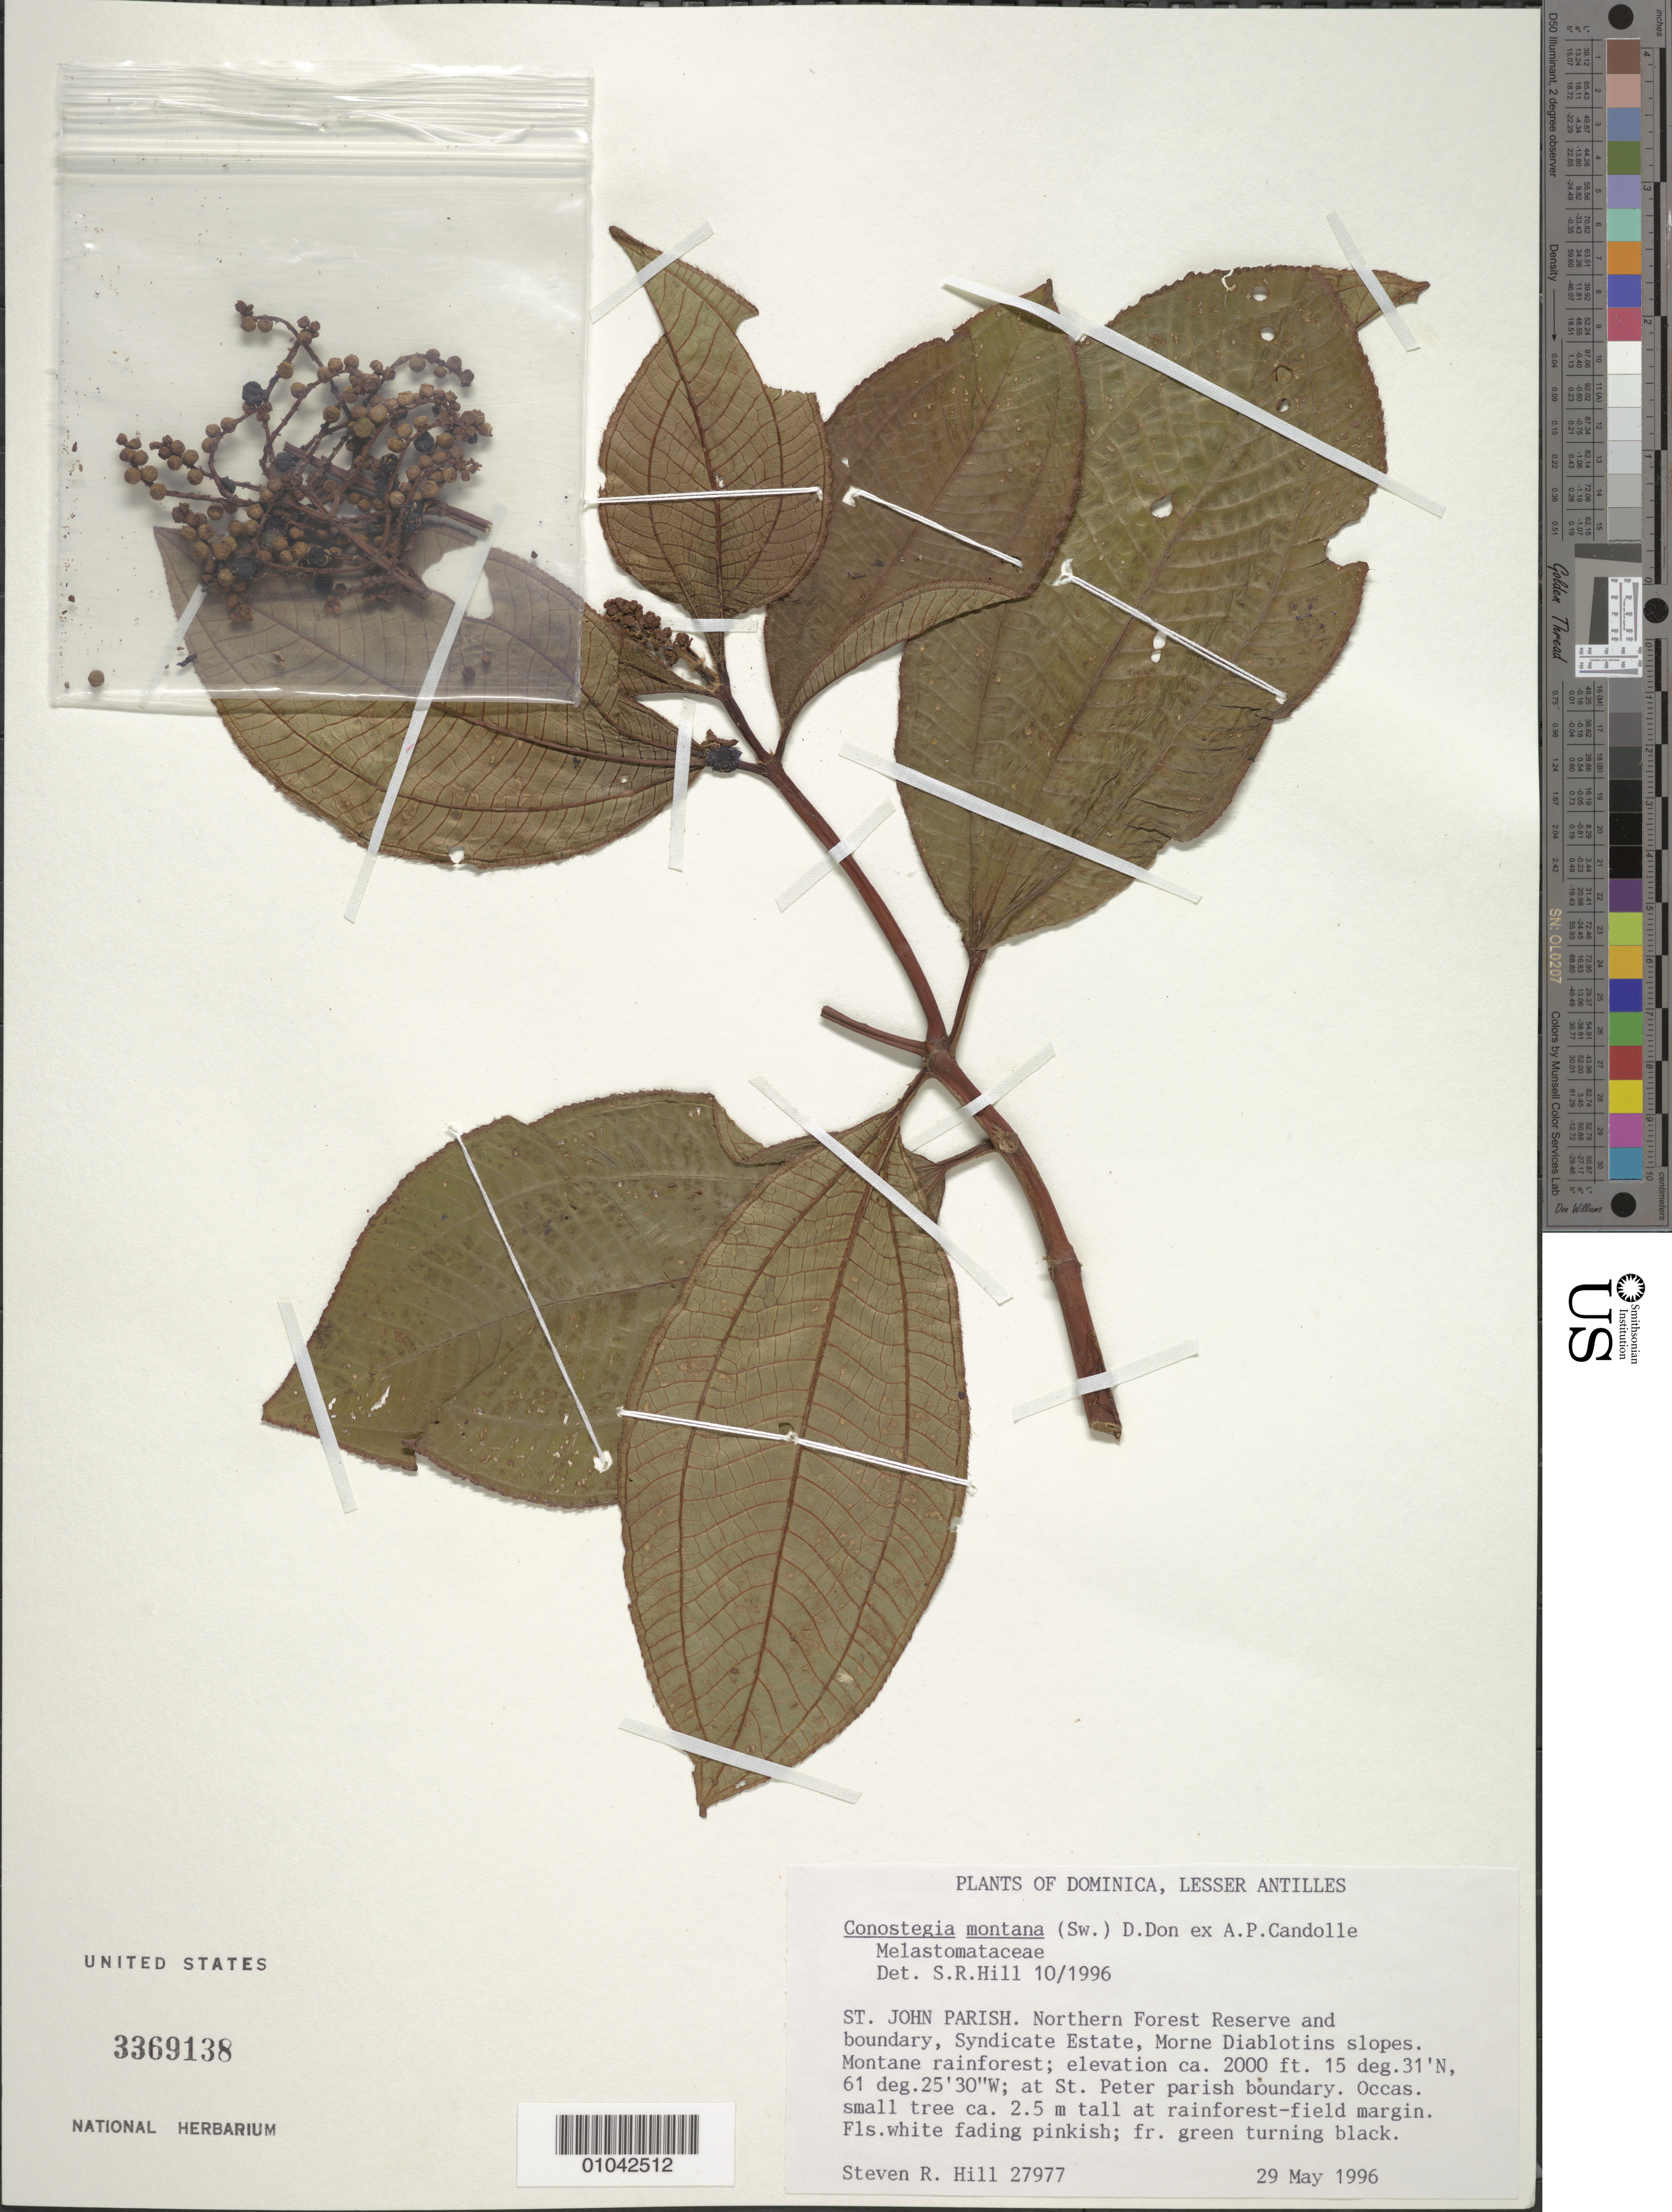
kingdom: Plantae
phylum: Tracheophyta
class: Magnoliopsida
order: Myrtales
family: Melastomataceae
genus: Conostegia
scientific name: Conostegia montana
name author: (Sw.) D. Don ex DC.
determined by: Hill, Steven R.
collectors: S. R. Hill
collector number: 27977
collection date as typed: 29 May 1996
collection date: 1996-05-29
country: Dominica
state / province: St. John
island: Dominica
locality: Northern Forest Reserve and boundary, Syndicate Estate, Morne Diablotins slopes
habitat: Montane rainforest at St. Peter parish boundary; at rainforest-field margin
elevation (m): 610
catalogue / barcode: US 3369138